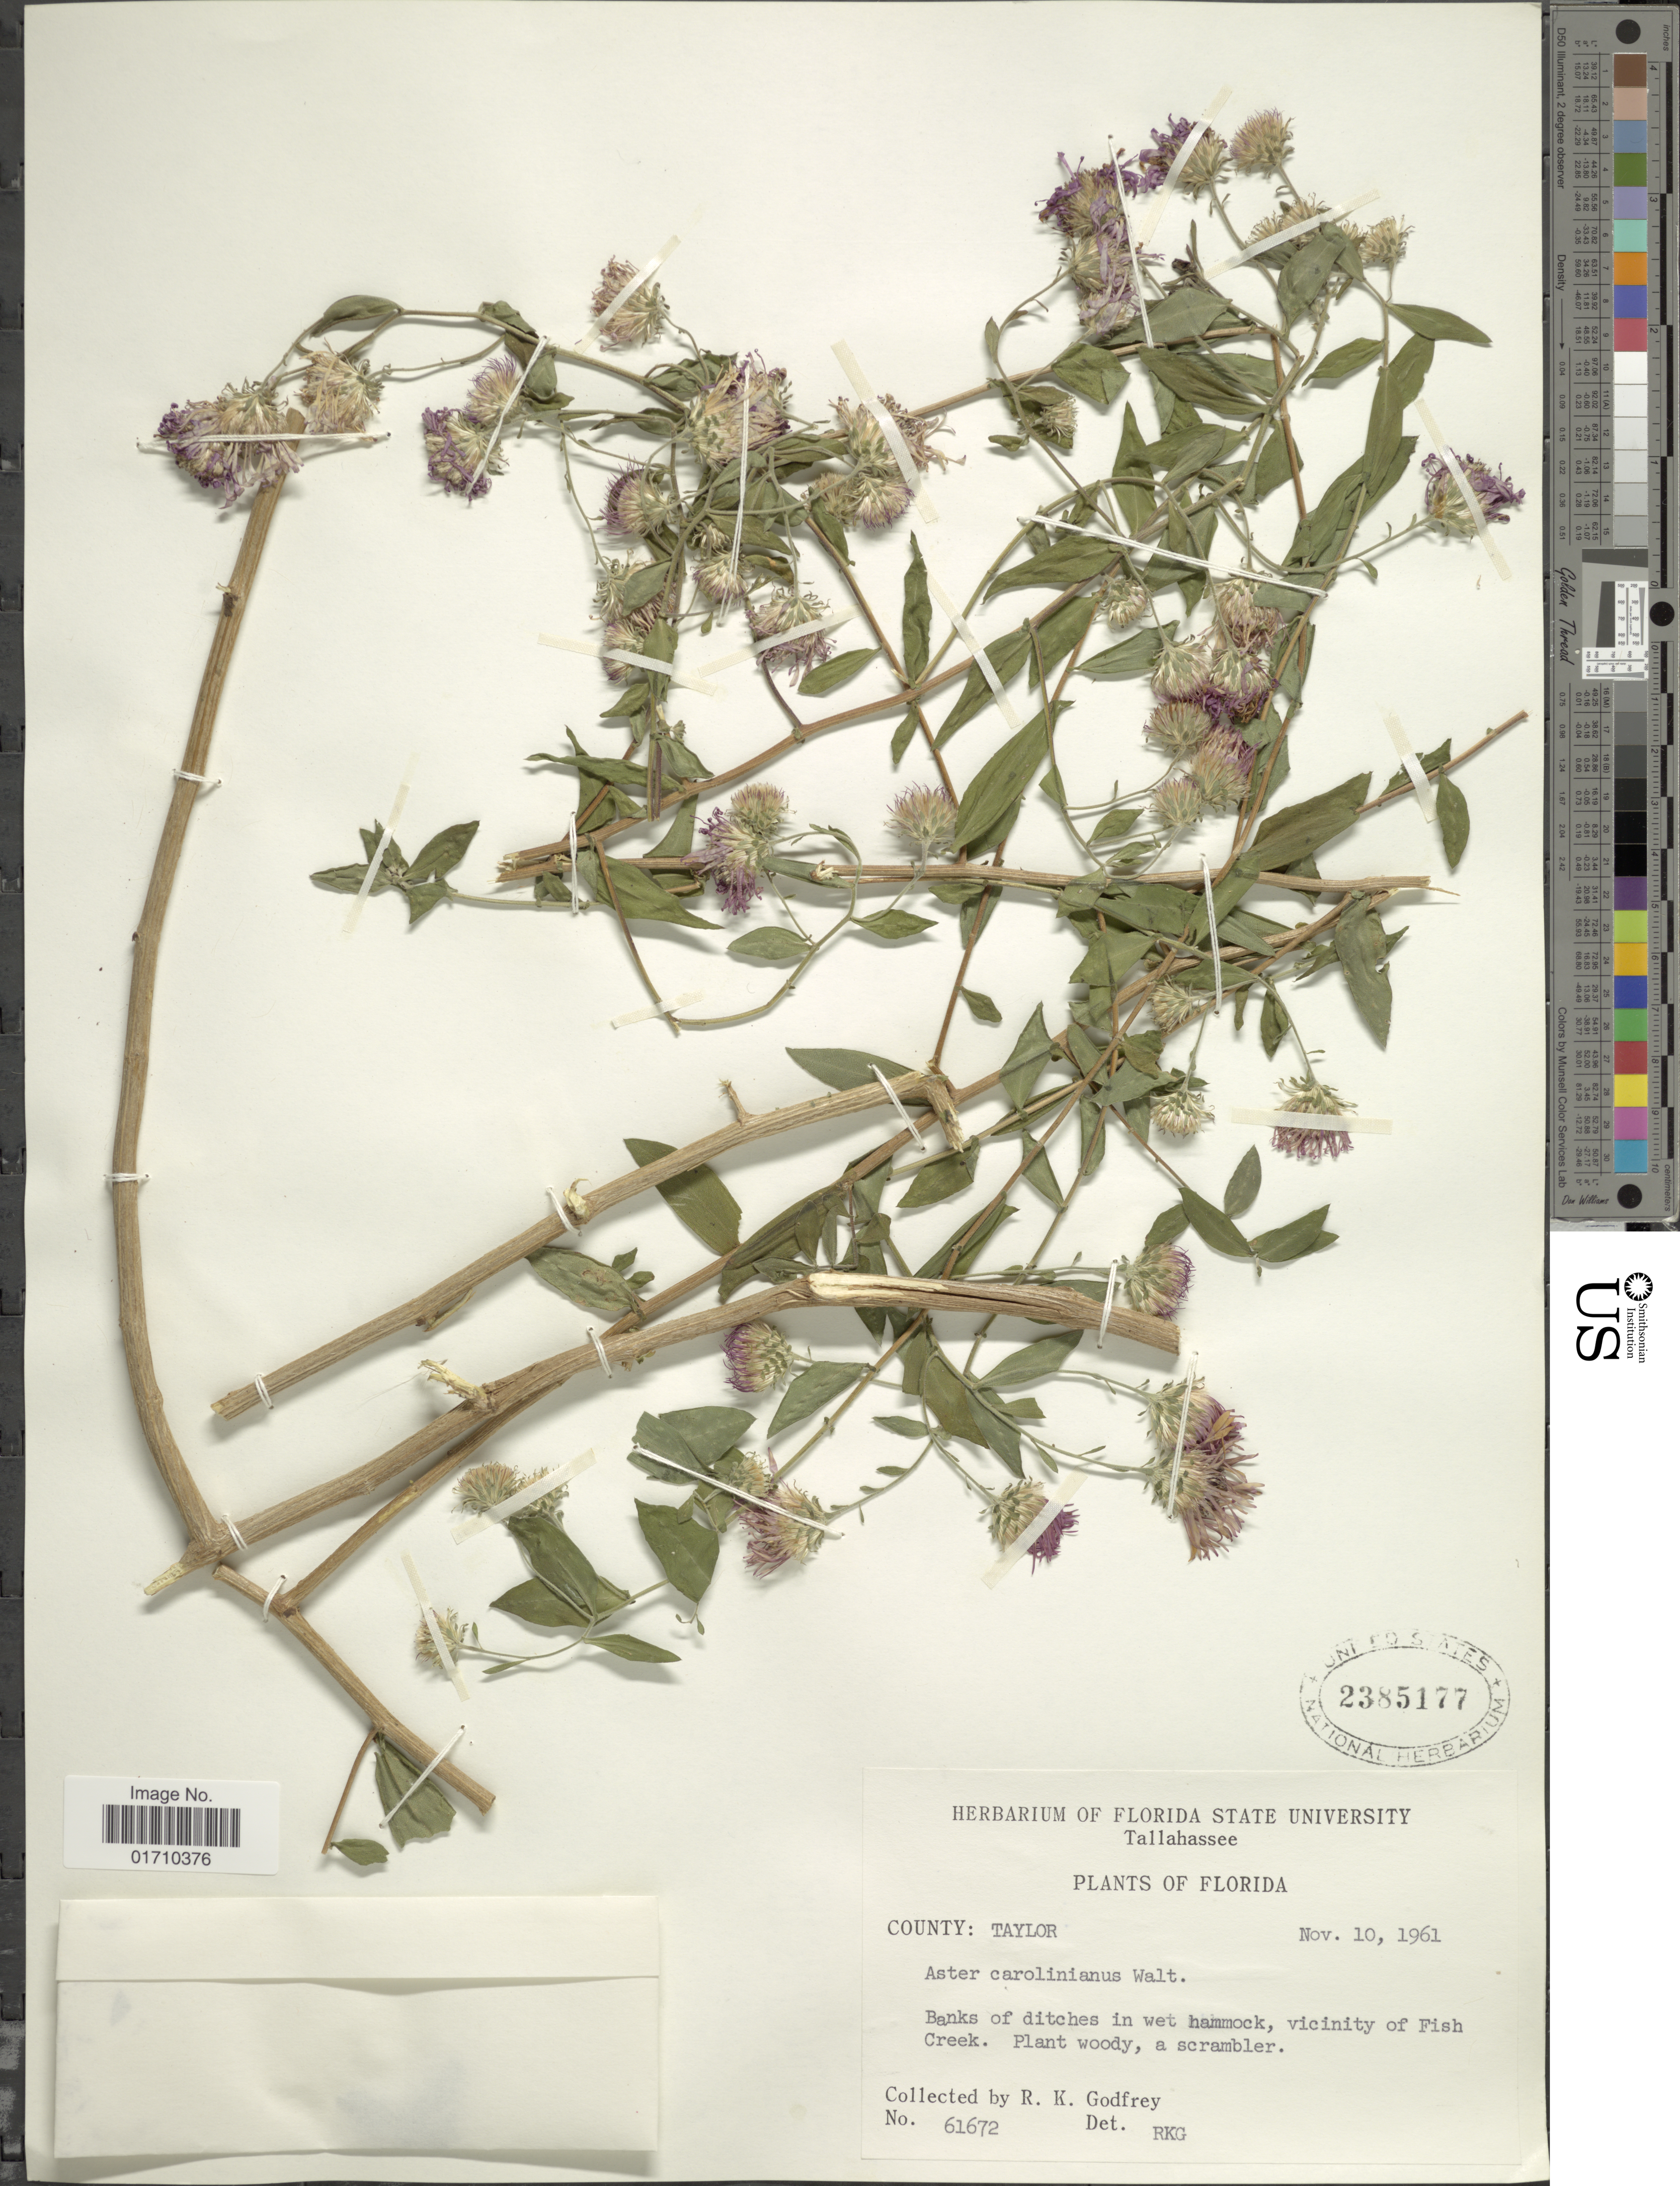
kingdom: Plantae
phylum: Tracheophyta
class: Magnoliopsida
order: Asterales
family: Asteraceae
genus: Ampelaster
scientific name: Ampelaster carolinianus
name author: (Walter) G.L. Nesom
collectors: R. K. Godfrey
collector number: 61672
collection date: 1961-11-10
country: United States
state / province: Florida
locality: Tallahassee, County: Taylor, Bank of ditches in wet hammock, vicinity of Fish Creek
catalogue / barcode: US 2385177